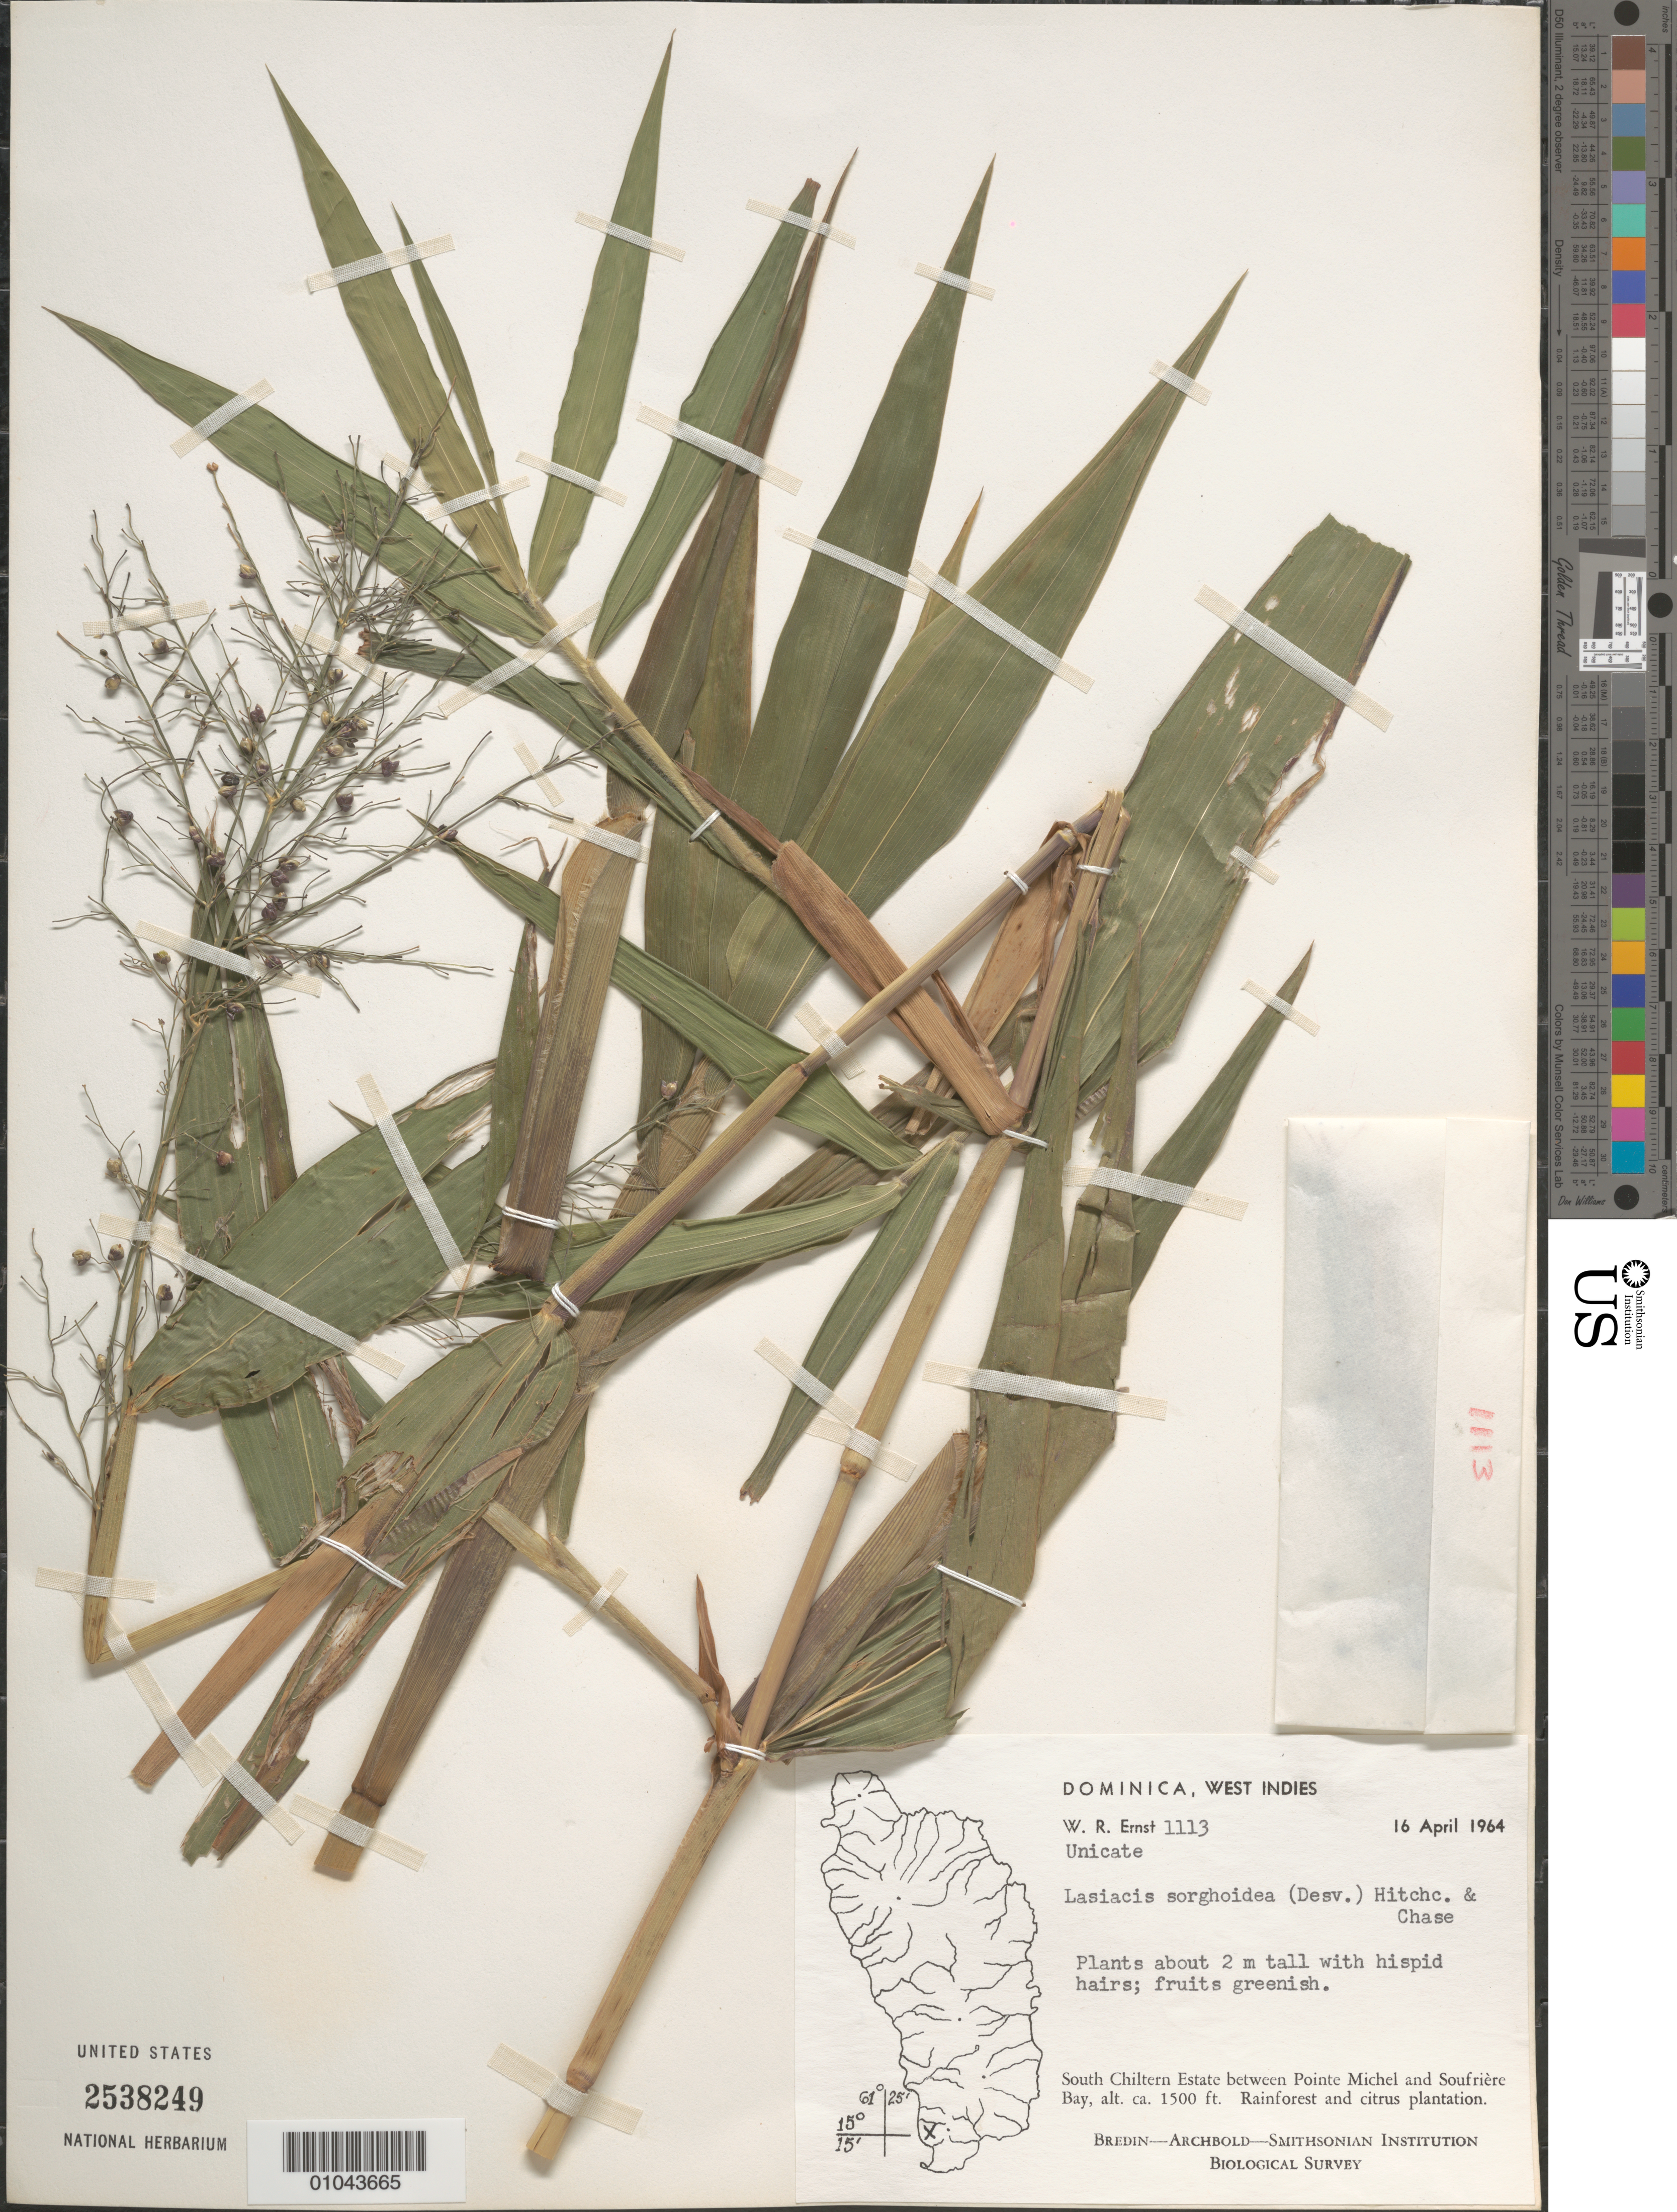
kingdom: Plantae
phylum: Tracheophyta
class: Liliopsida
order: Poales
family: Poaceae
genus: Lasiacis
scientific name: Lasiacis sorghoidea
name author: (Desv. ex Ham.) Hitchc. & Chase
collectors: W. R. Ernst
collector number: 1113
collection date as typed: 16 Apr 1964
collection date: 1964-04-16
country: Dominica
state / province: St. Luke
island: Dominica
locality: South Chiltern Estate between Pointe Michel and Soufriere Bay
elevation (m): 457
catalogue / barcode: US 2538249